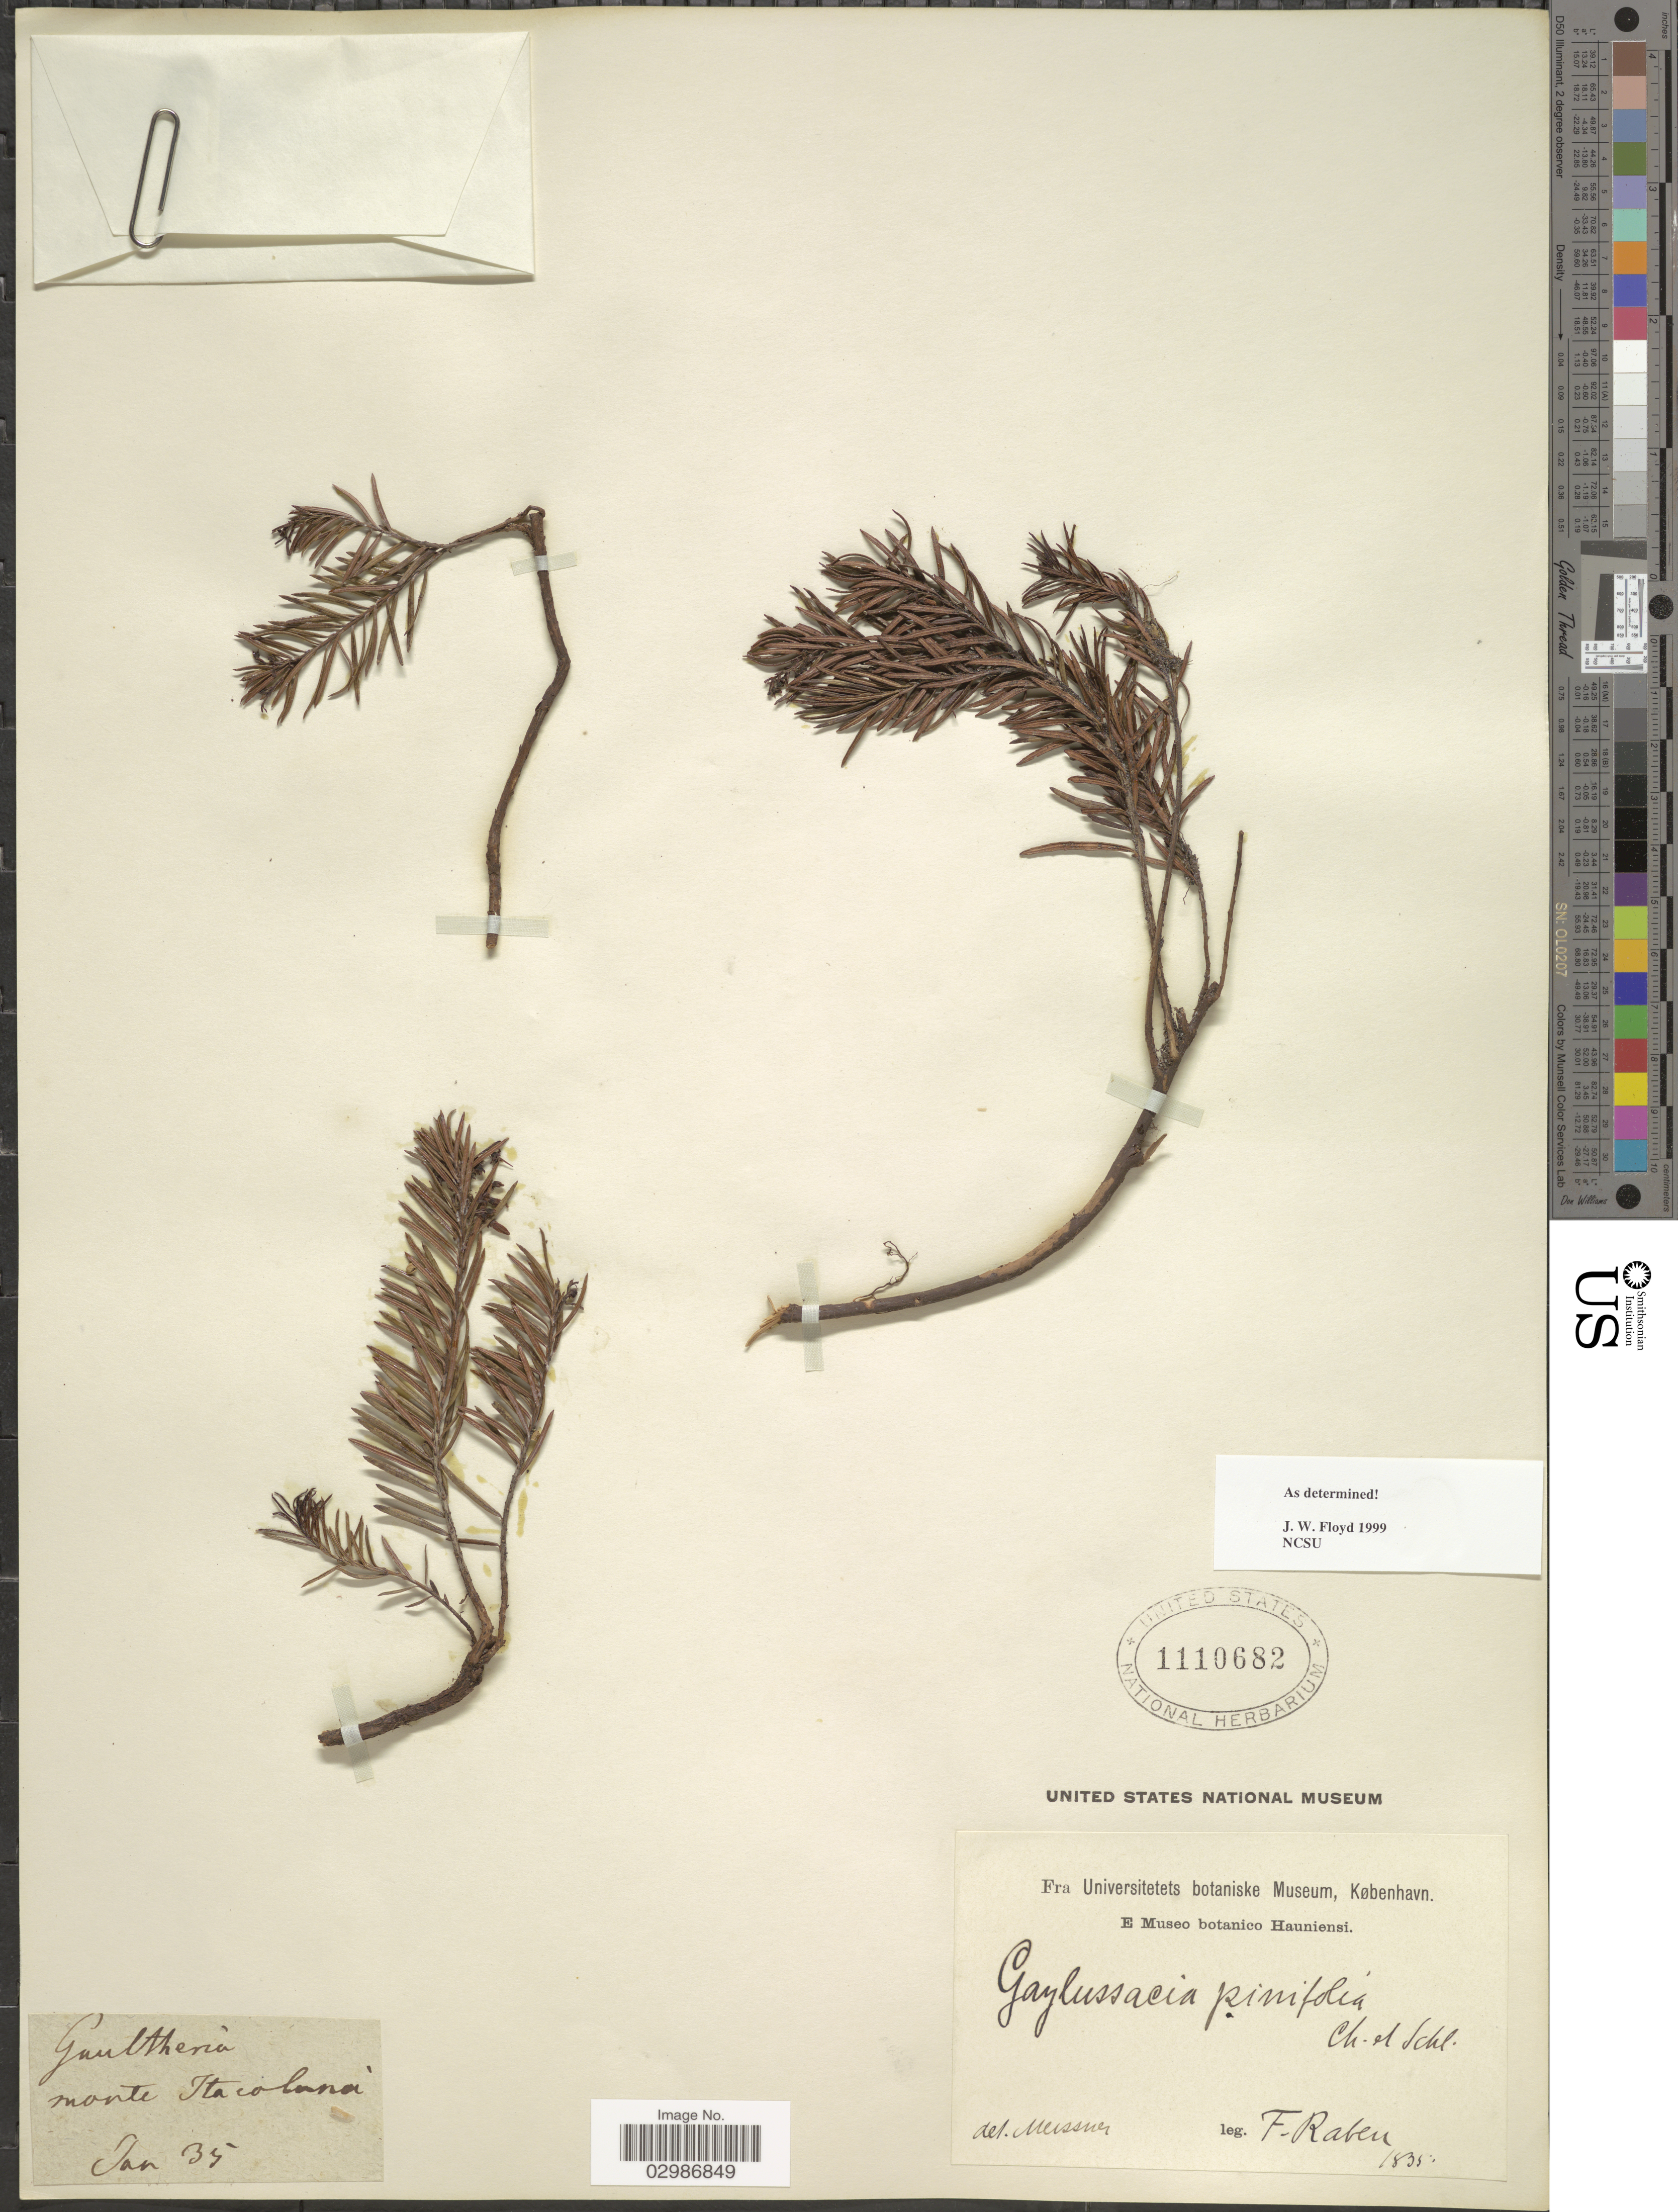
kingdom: Plantae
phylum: Tracheophyta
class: Magnoliopsida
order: Ericales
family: Ericaceae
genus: Gaylussacia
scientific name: Gaylussacia pinifolia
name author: Cham. & Schltdl.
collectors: F. Raben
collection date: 1835-01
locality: Monte Itacohaná [interpreted].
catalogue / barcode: US 1110682